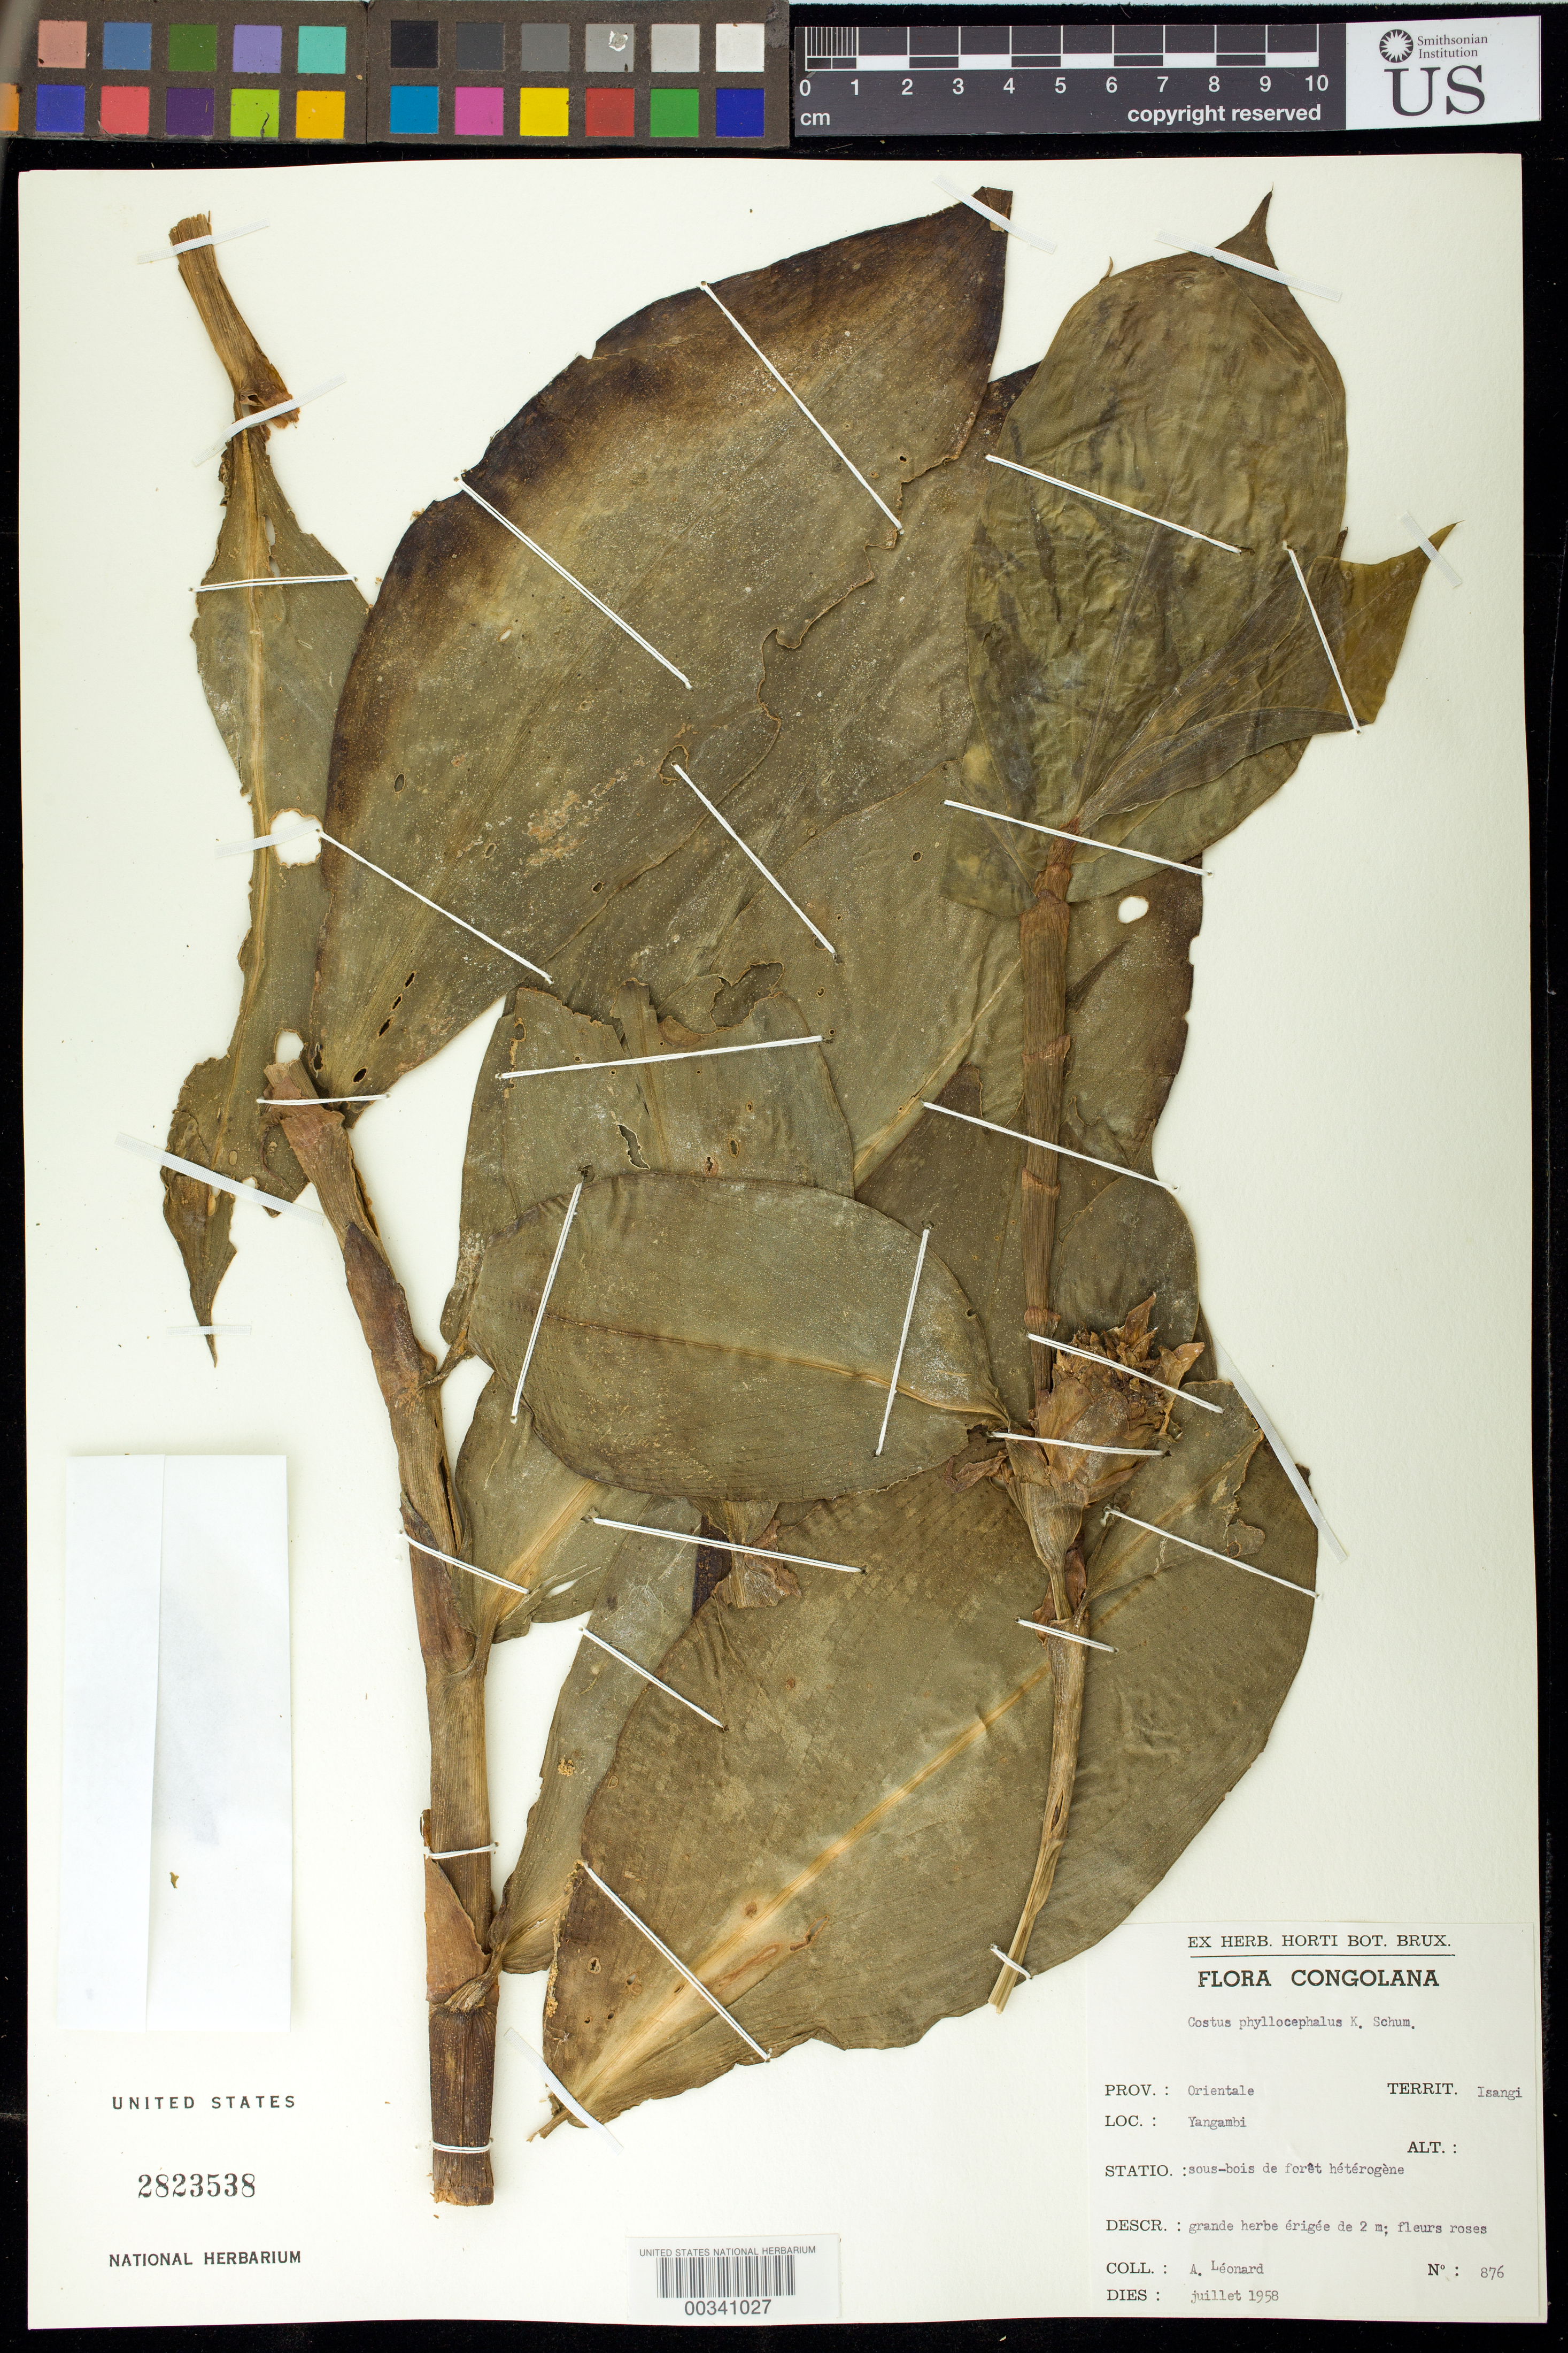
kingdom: Plantae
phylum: Tracheophyta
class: Liliopsida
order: Zingiberales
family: Costaceae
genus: Costus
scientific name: Costus phyllocephalus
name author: K. Schum.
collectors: A. Leonard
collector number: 876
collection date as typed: Jul 1958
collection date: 1958-07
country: Congo, Democratic Republic of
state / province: Tshopo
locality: Flora congolana, prov.: orientale, territ. isangi, loc.: yangambi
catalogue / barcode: US 2823538